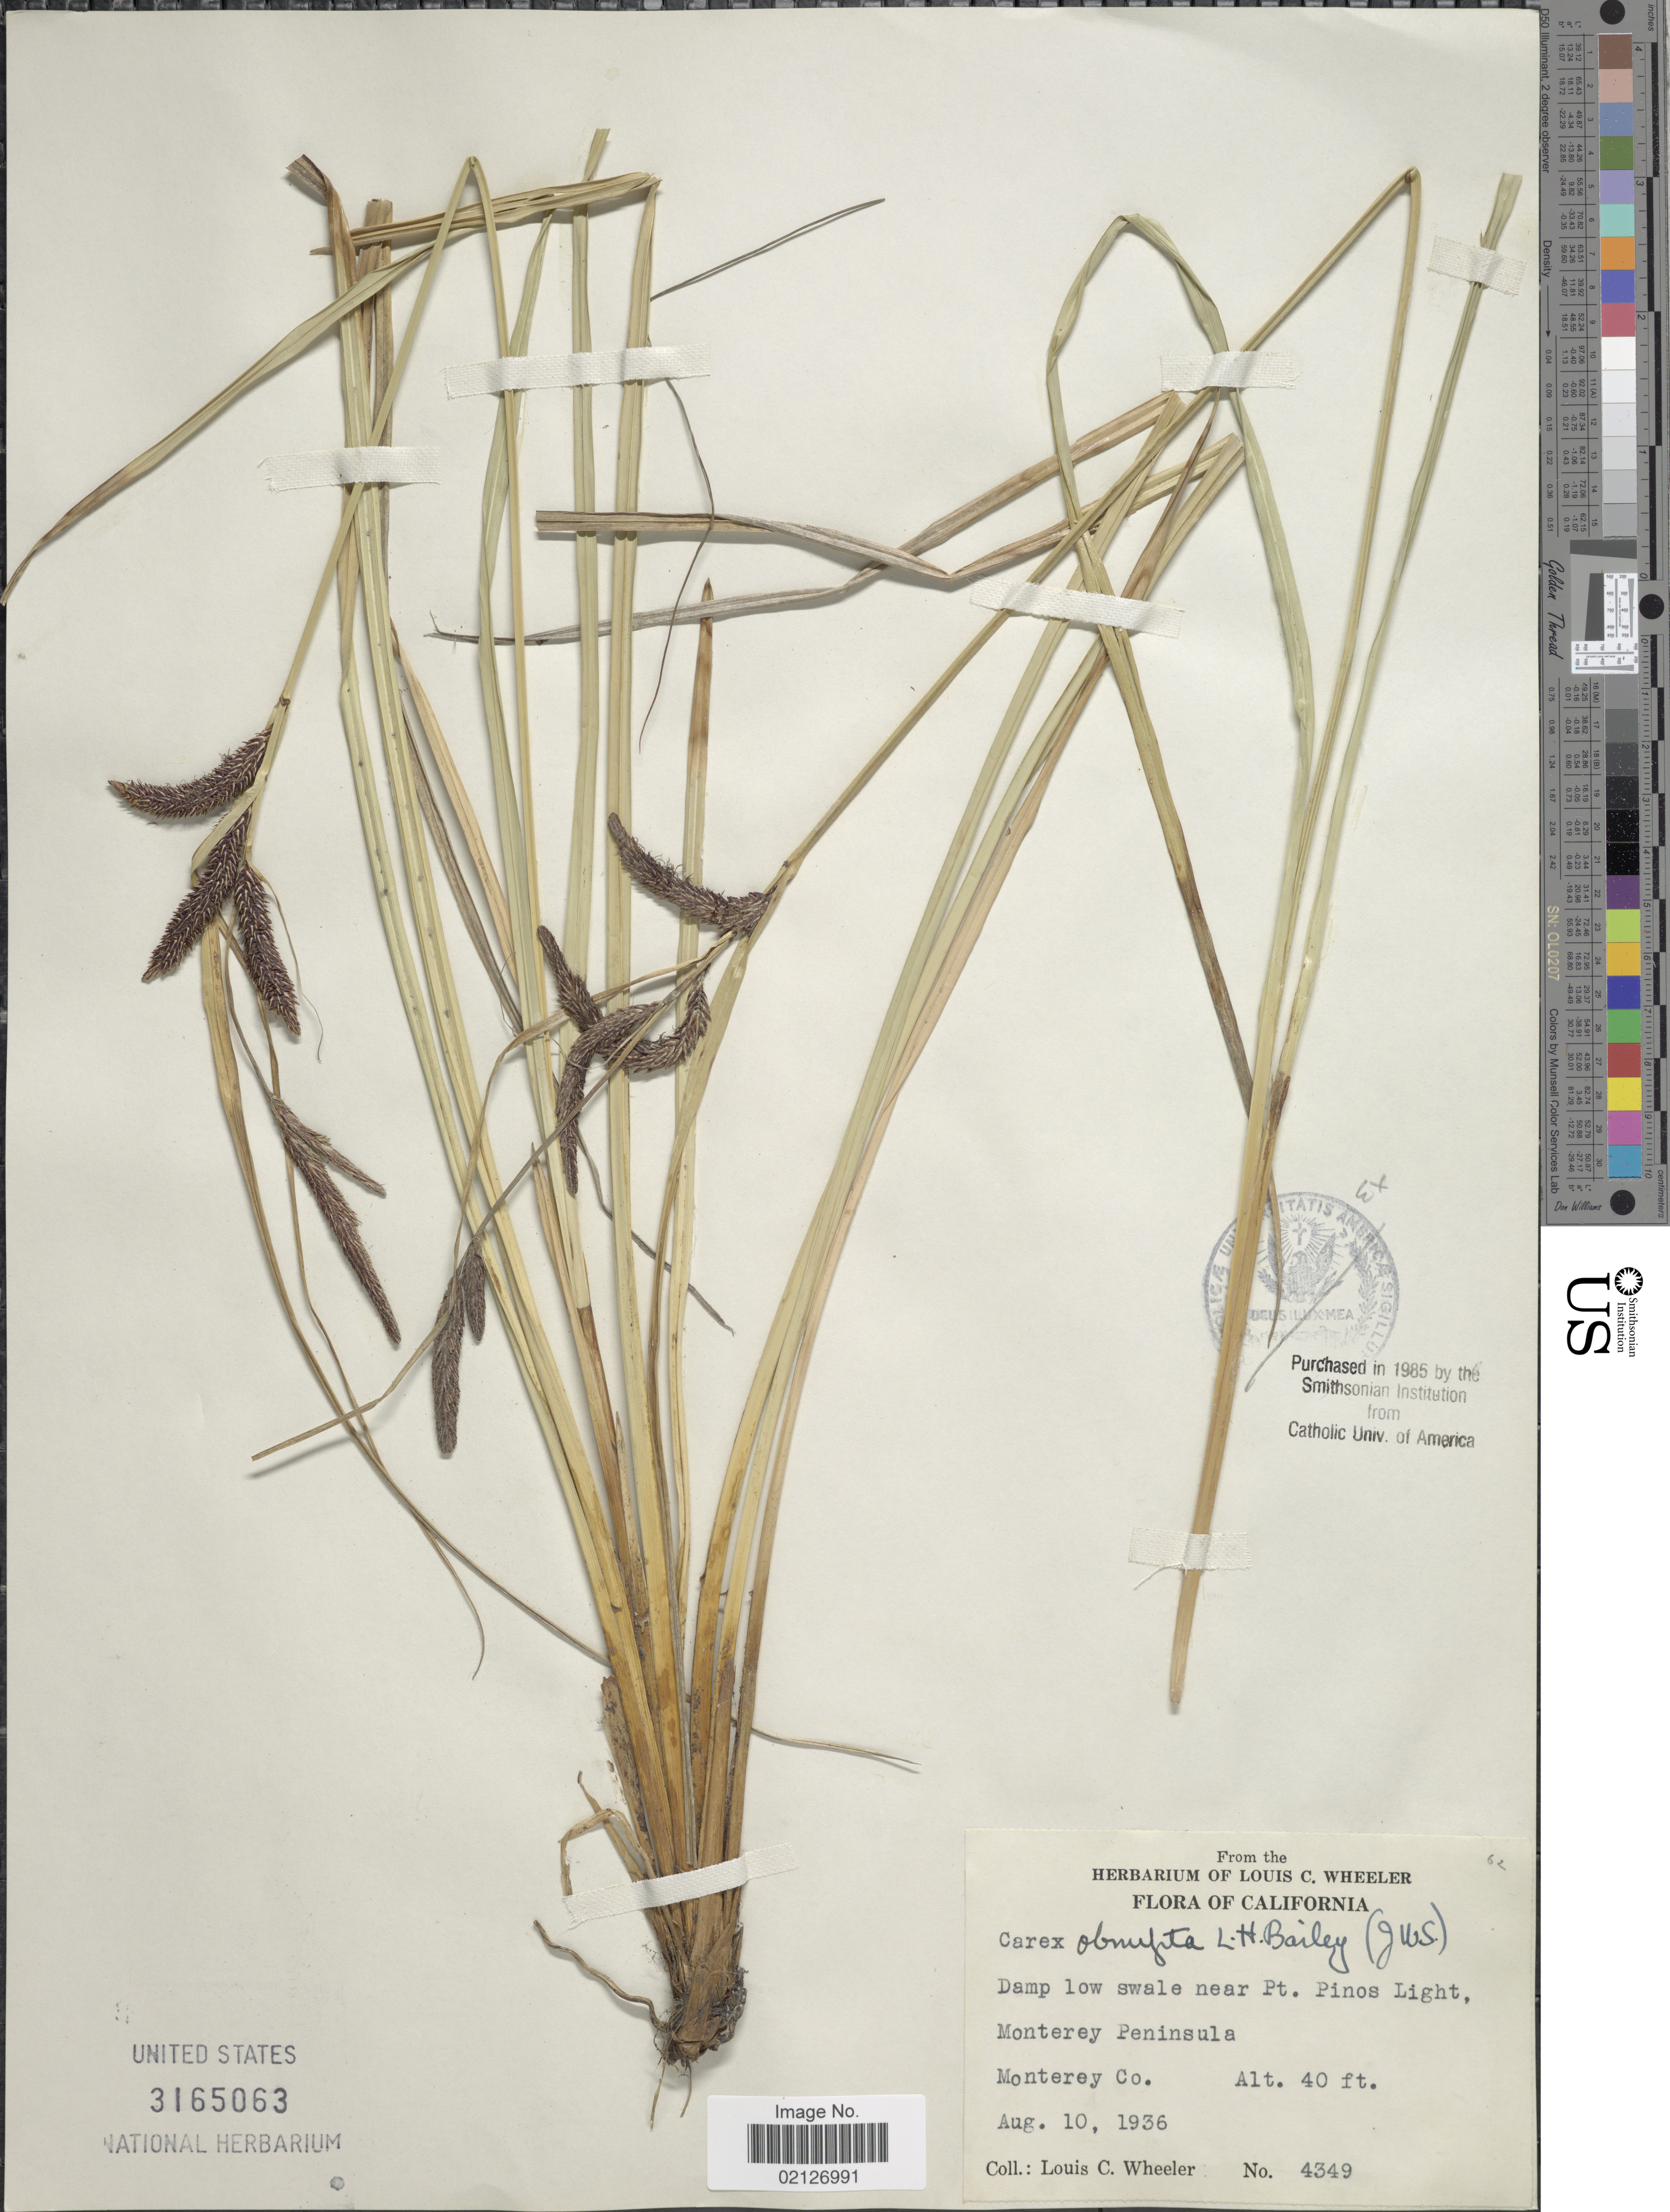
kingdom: Plantae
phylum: Tracheophyta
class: Liliopsida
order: Poales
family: Cyperaceae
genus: Carex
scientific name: Carex obnupta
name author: L.H. Bailey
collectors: L. C. Wheeler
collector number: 4349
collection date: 1936-08-10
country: United States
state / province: California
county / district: Monterey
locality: Damp low swale near Pt. Pinos Light, Monterey Peninsula, Monterey Co.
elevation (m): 12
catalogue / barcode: US 3165063